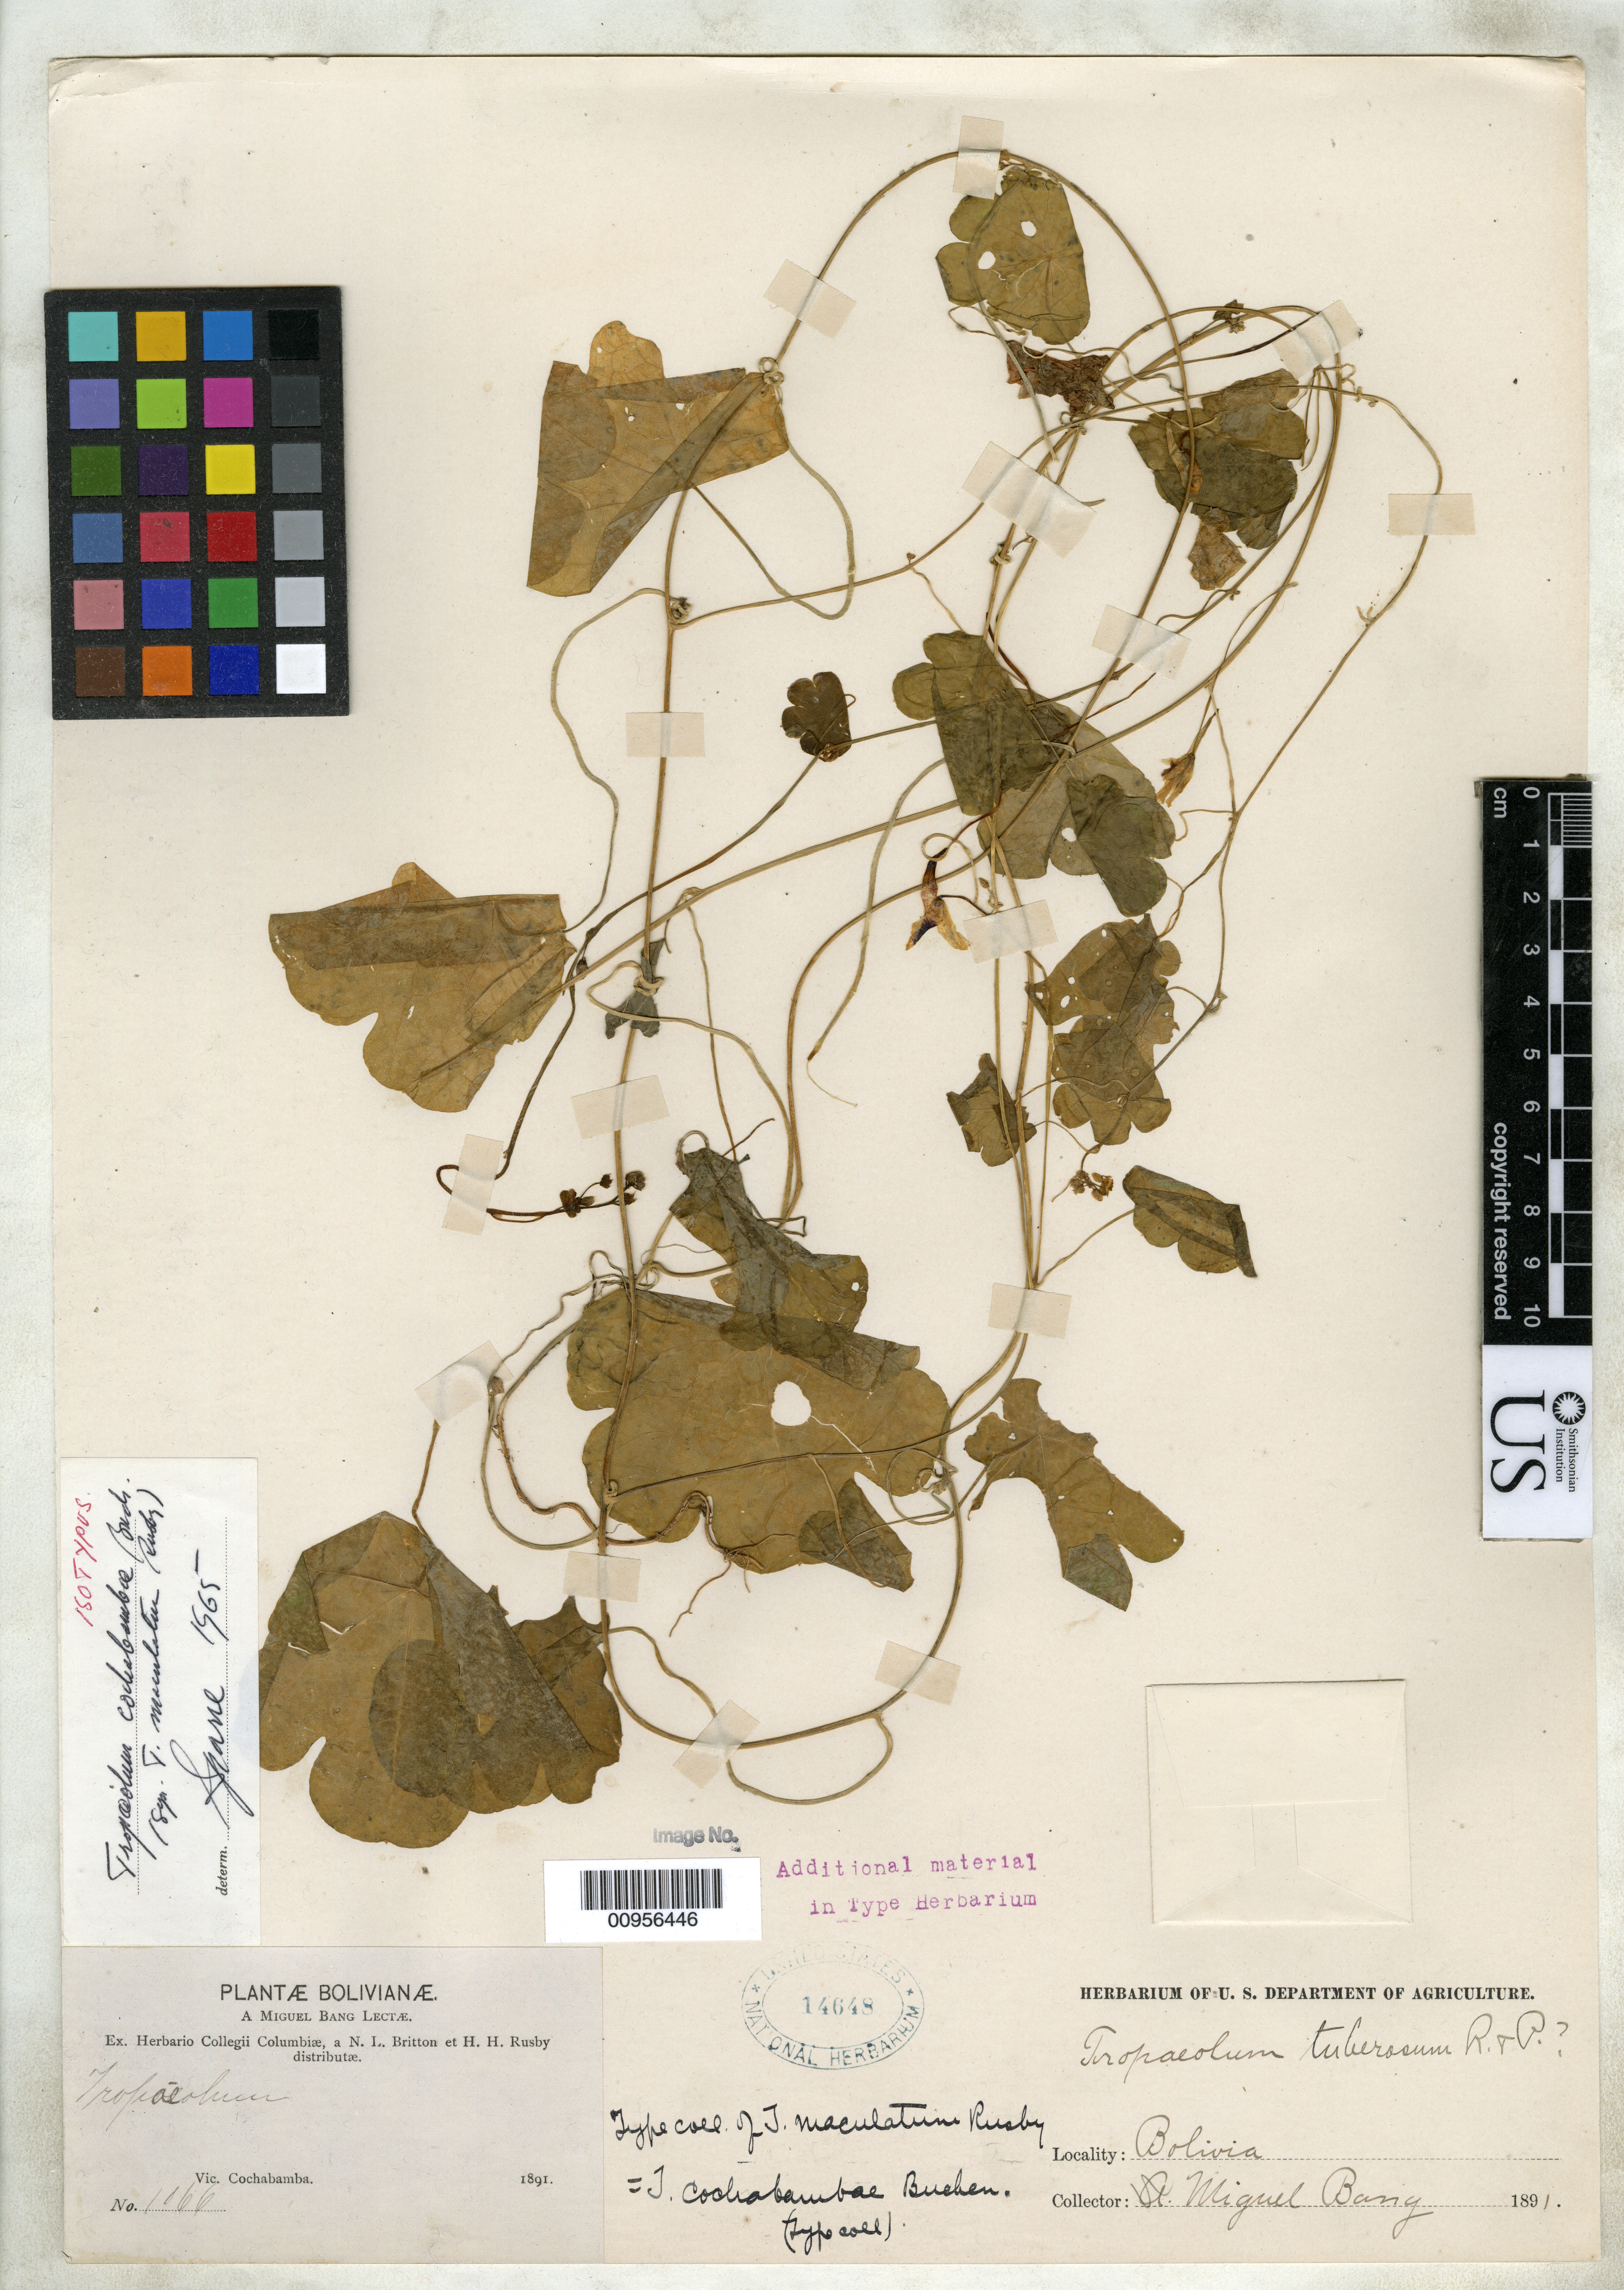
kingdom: Plantae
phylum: Tracheophyta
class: Magnoliopsida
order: Brassicales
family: Tropaeolaceae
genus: Tropaeolum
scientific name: Tropaeolum cochabambae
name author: Buchenau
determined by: Sparre, B.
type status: Isolectotype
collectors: M. Bang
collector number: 1066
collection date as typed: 1891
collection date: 1891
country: Bolivia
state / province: Cochabamba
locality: Vic. Cochabamba.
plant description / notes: One of two syntypes cited (other is Kuntze s.n.); Also a type of Tropaeolum maculatum Rusby.; Also a type of Tropaeolum cochabambae Buchenau.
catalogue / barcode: US 14648